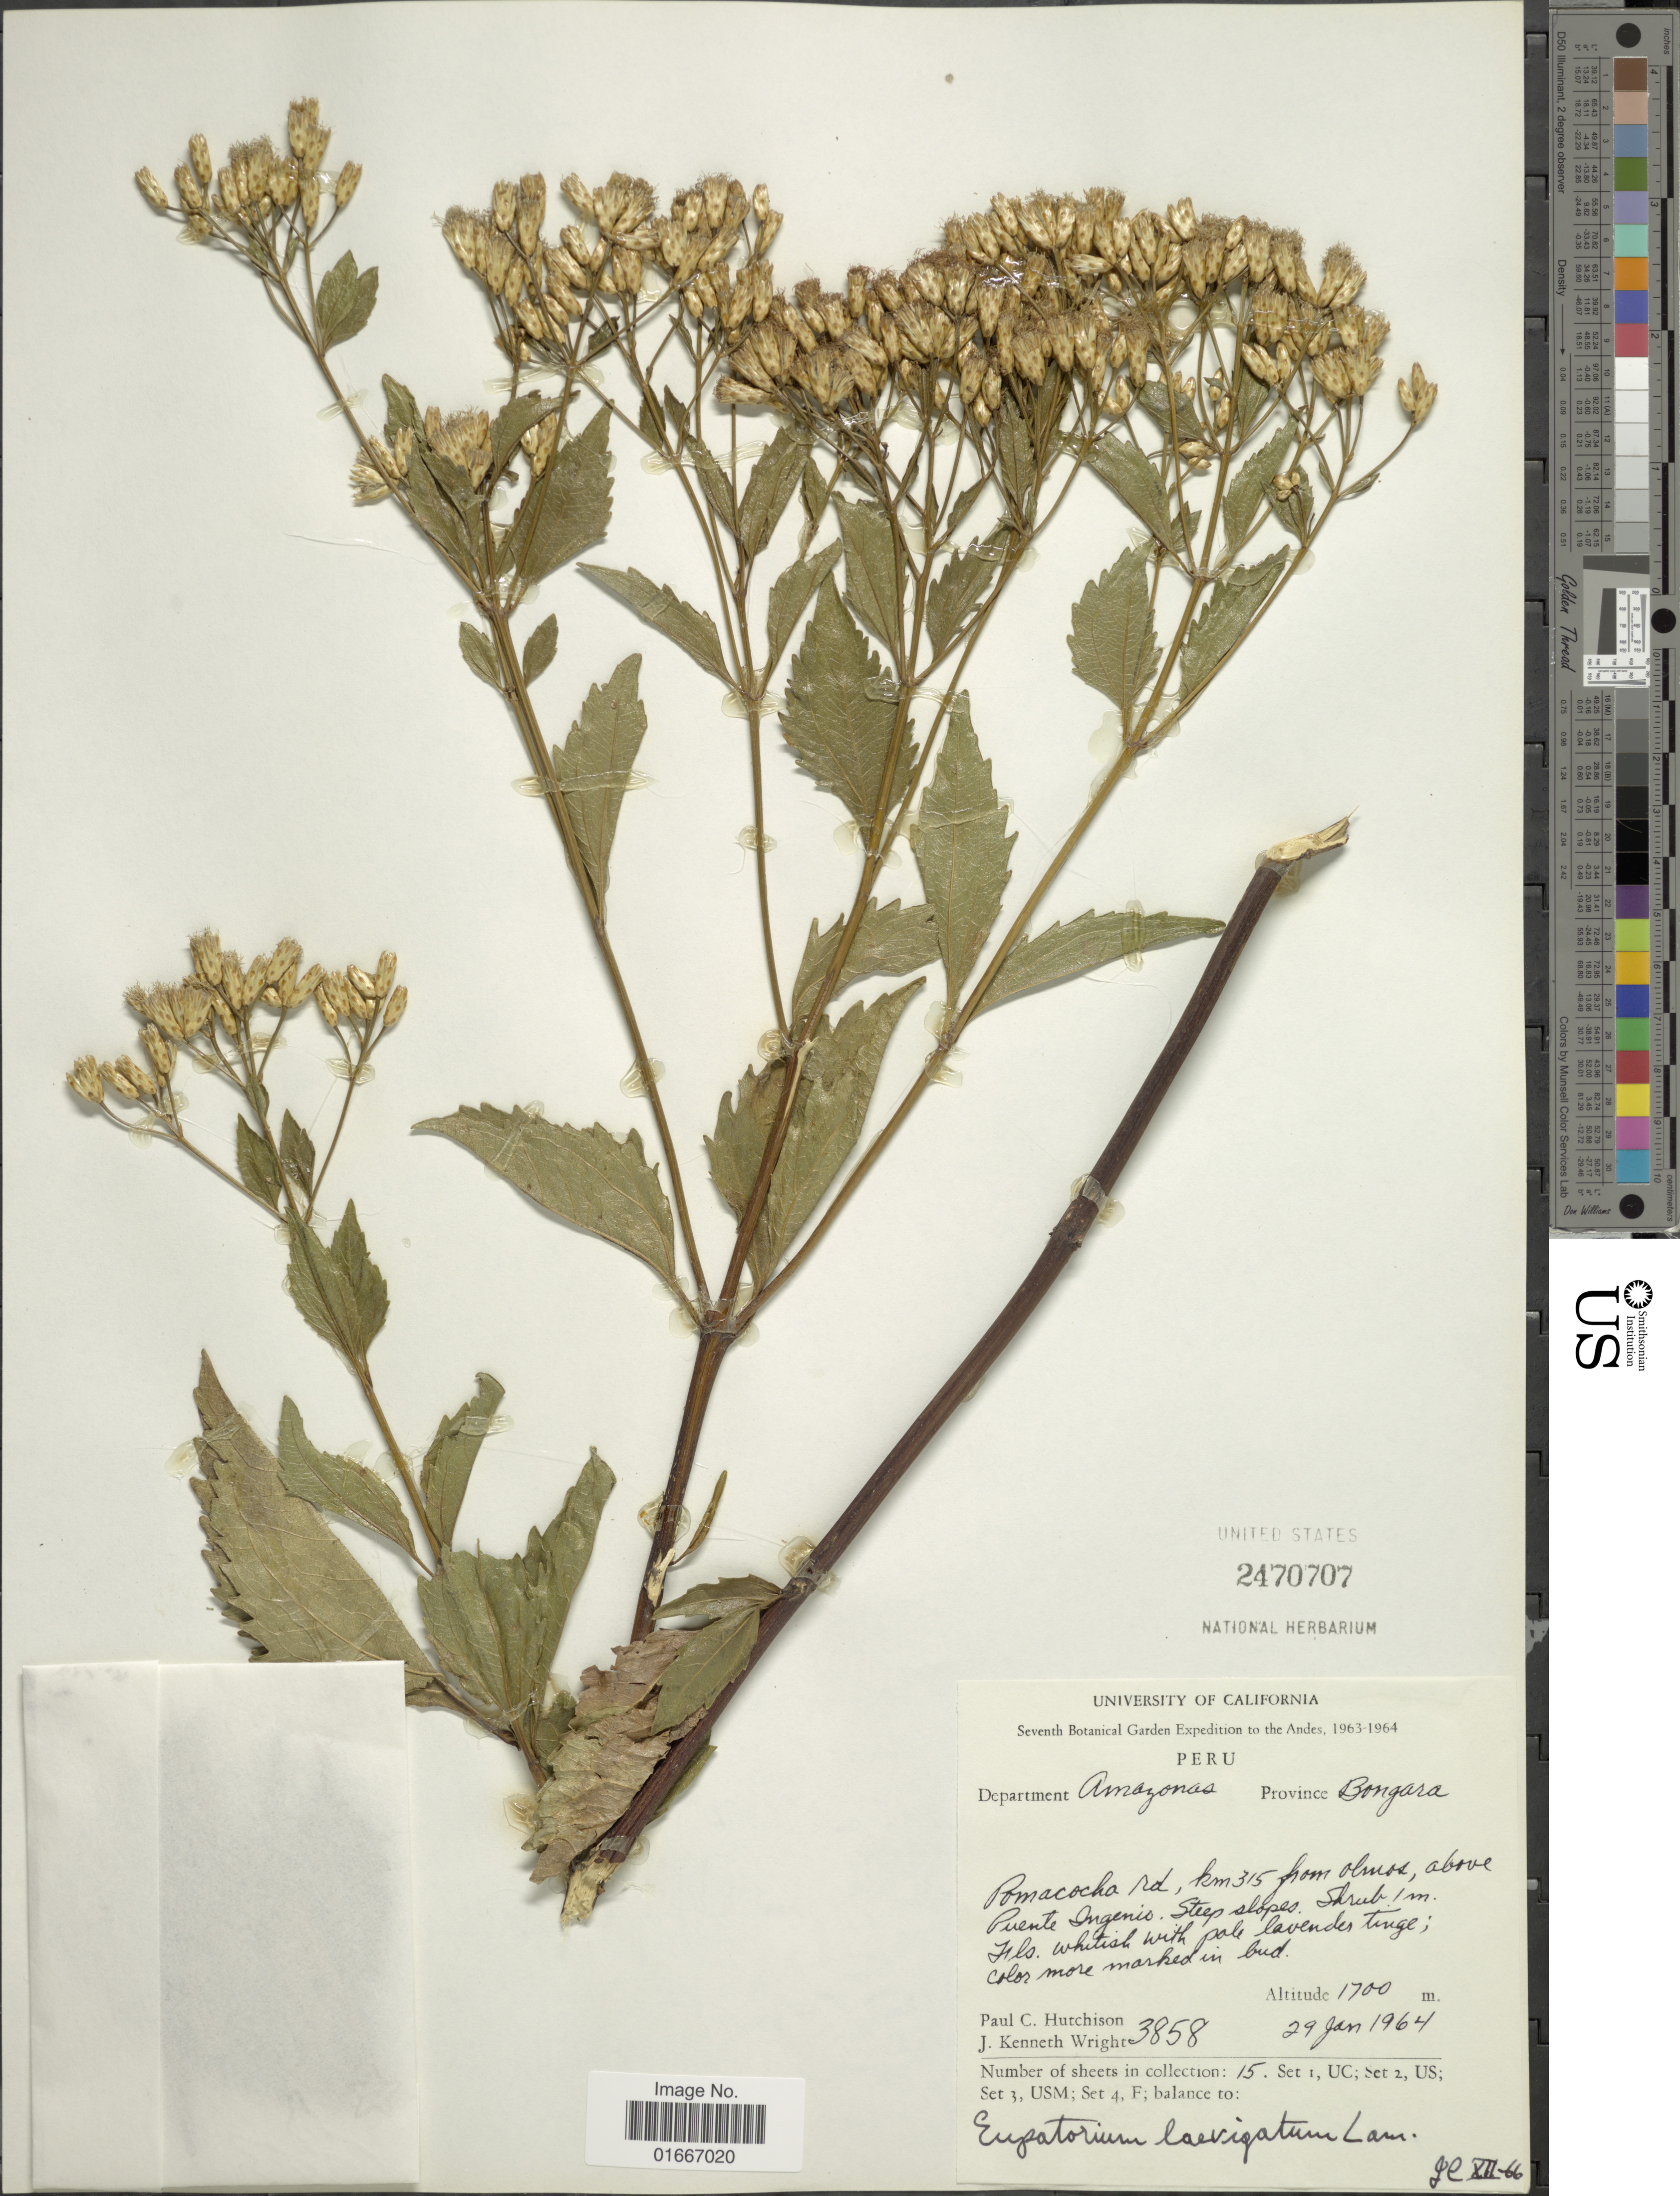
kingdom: Plantae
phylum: Tracheophyta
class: Magnoliopsida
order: Asterales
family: Asteraceae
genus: Chromolaena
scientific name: Chromolaena laevigata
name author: (Lam.) R.M. King & H. Rob.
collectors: P. C. Hutchison & J. K. Wright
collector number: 3858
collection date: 1964-01-29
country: Peru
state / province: Amazonas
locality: Pomacocha rd., km. 315 from Olmos, above Puente Ingenio, steep slopes, Province Bongara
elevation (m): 1700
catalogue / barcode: US 2470707